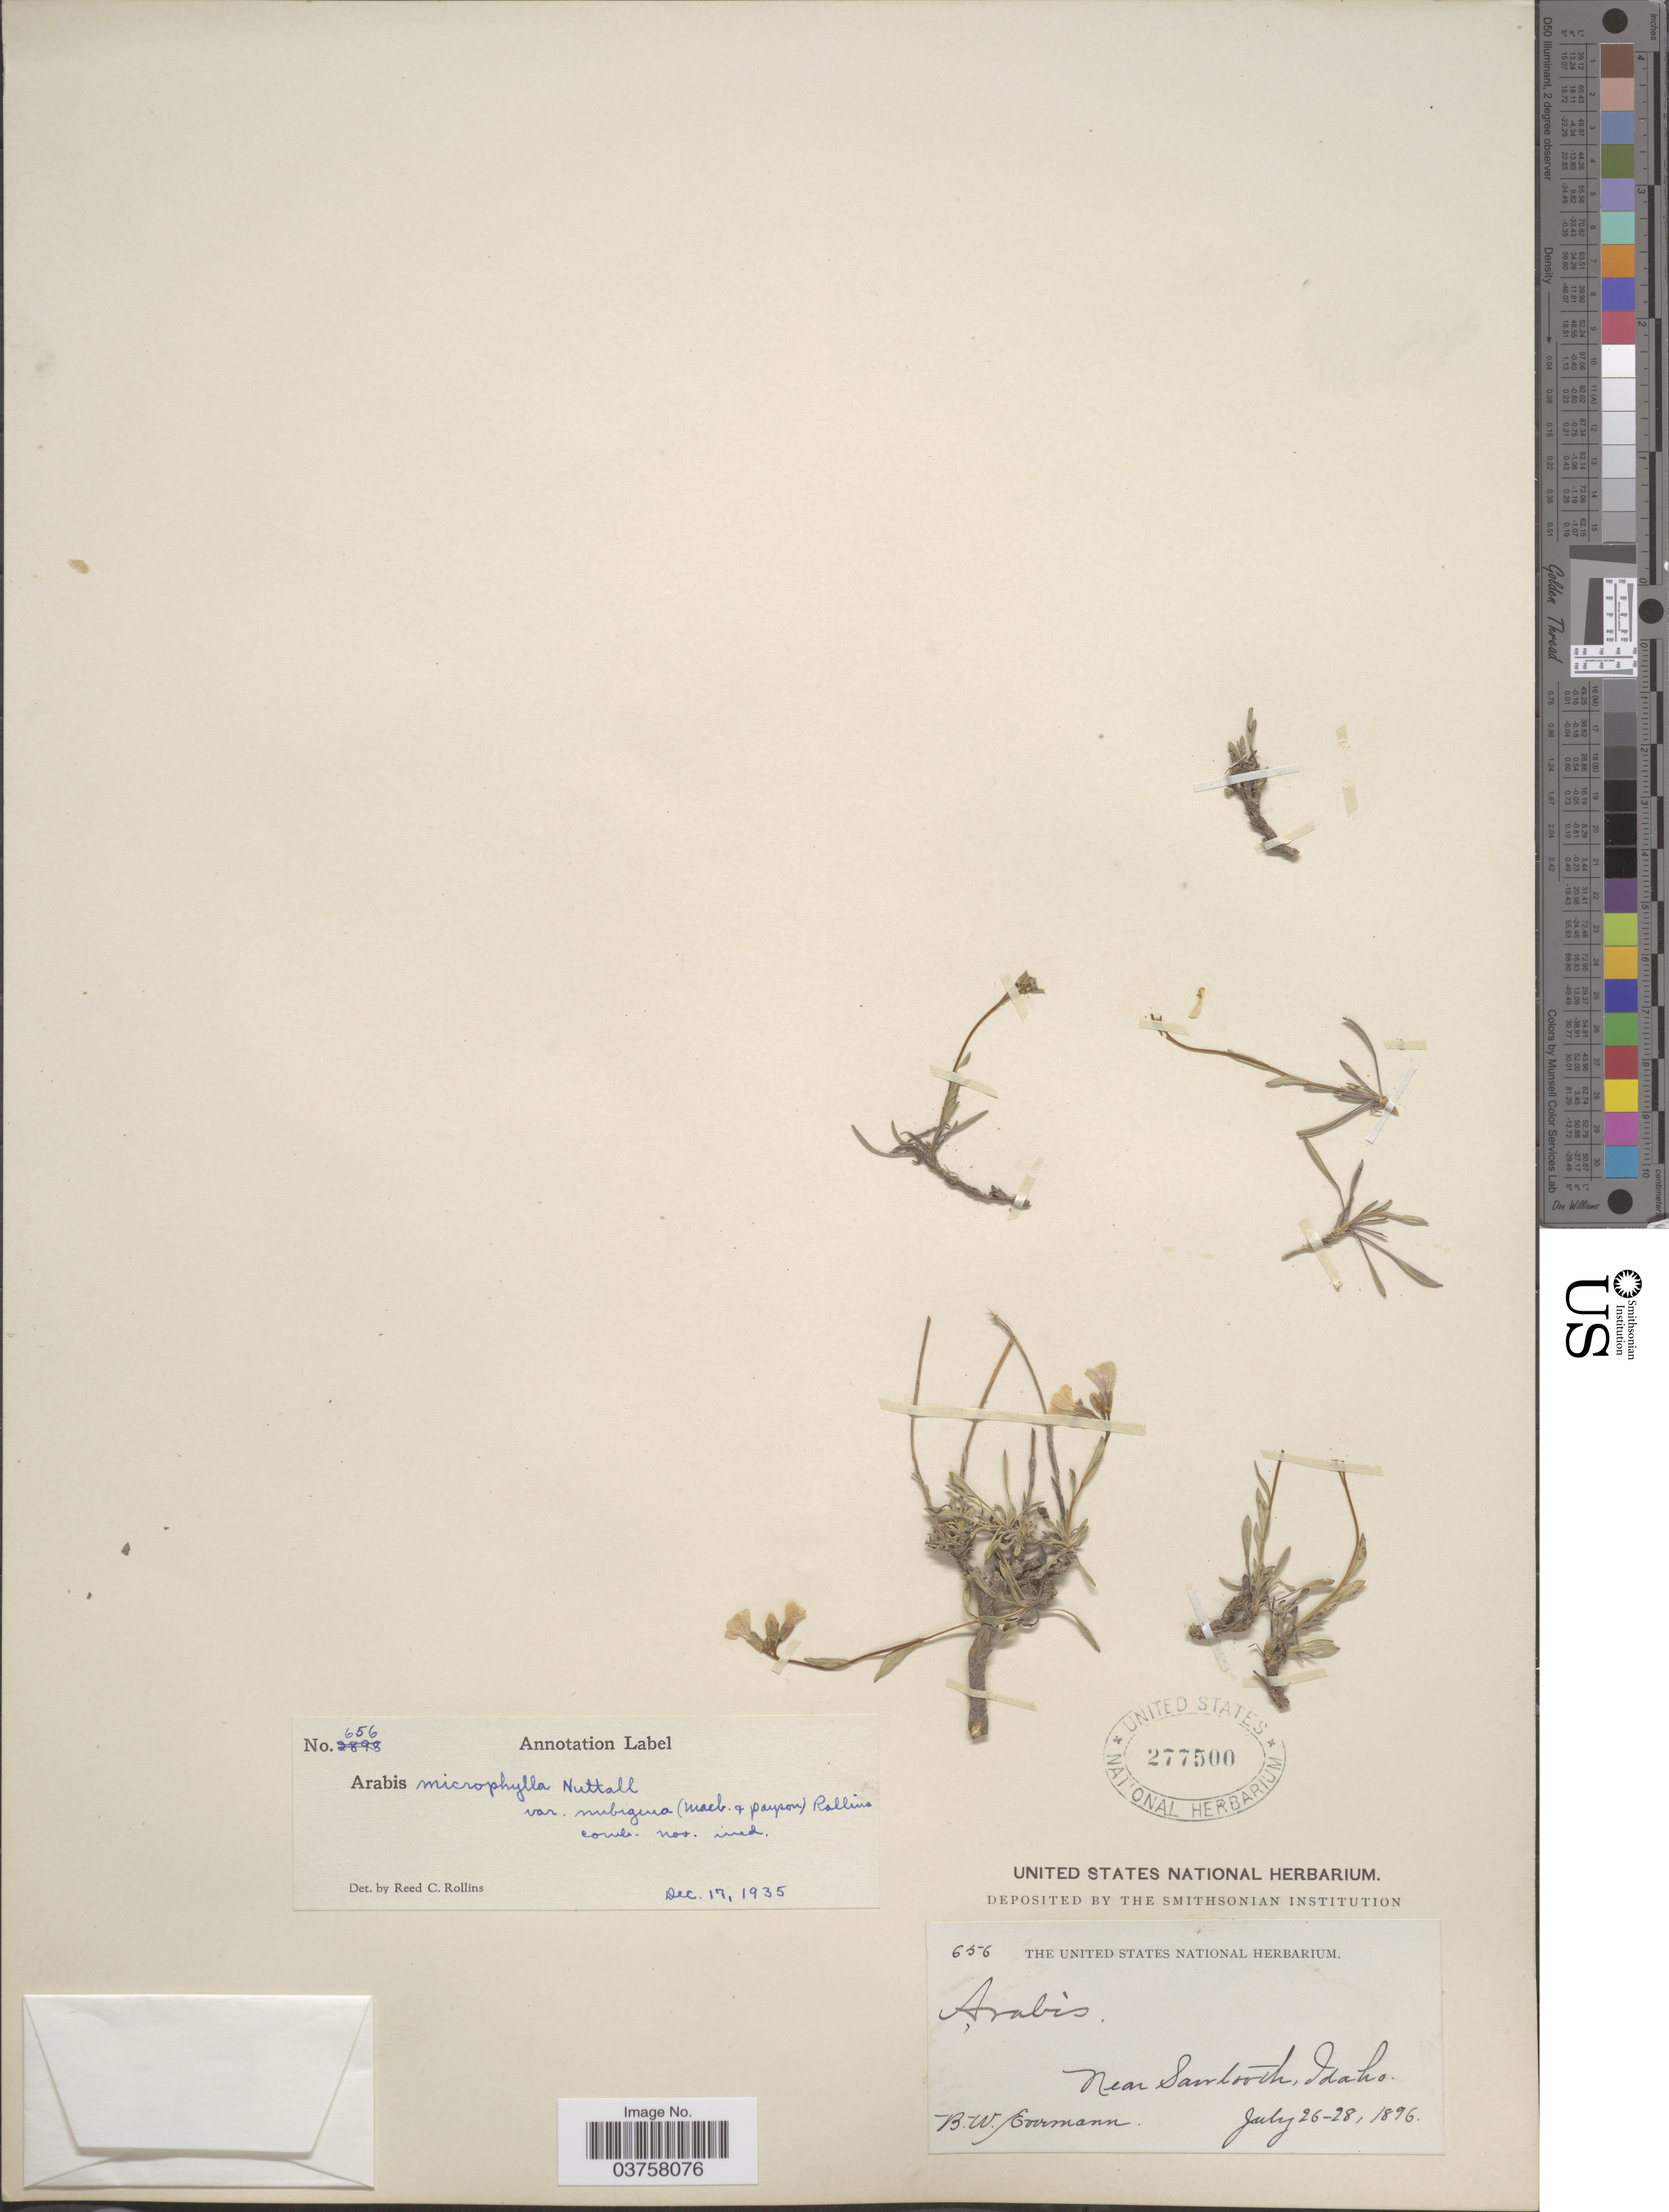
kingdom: Plantae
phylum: Tracheophyta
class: Magnoliopsida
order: Brassicales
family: Brassicaceae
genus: Arabis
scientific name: Arabis lyallii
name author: S. Watson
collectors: B. W. Evermann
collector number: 656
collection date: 1896-07-26/1896-07-28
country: United States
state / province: Idaho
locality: Near Sawtooth.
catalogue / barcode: US 277500